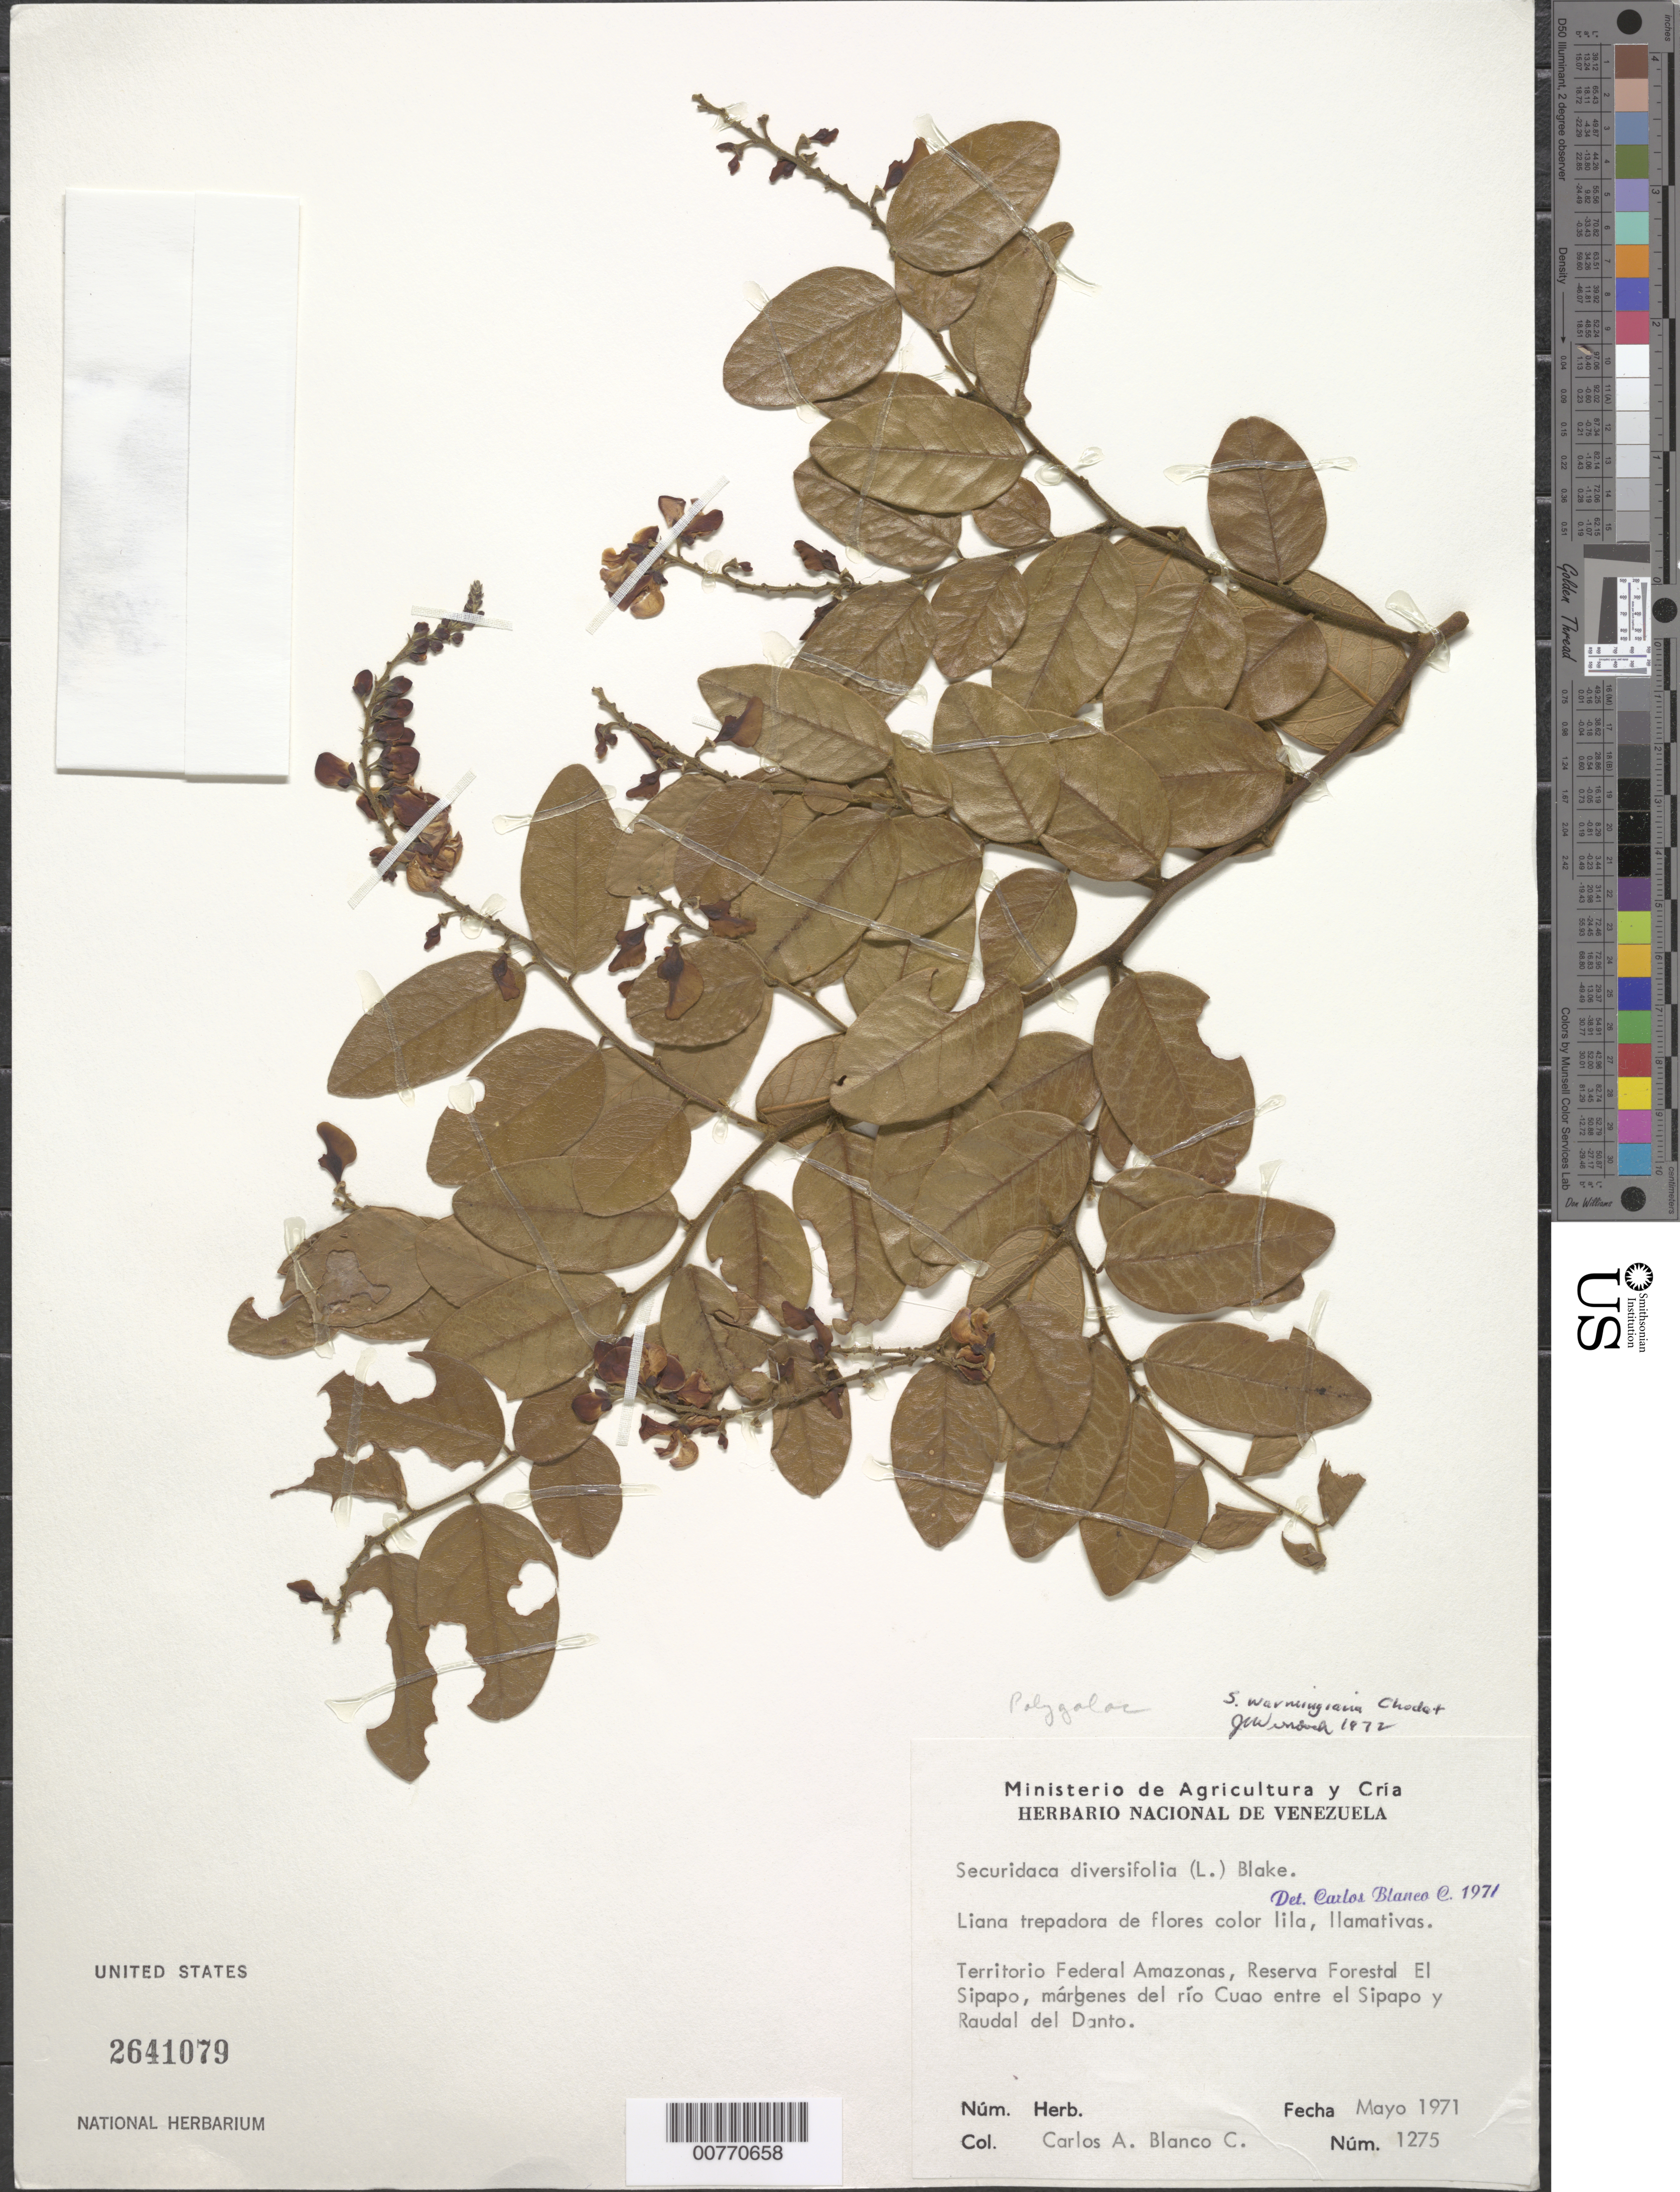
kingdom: Plantae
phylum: Tracheophyta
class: Magnoliopsida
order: Fabales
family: Polygalaceae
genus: Securidaca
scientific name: Securidaca warmingiana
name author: Chodat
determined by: Wurdack, John J., (US), US (UNITED STATES)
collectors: C. A. Blanco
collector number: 1275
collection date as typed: May-71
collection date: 1971-05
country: Venezuela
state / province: Amazonas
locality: Reserva Forestal El Sipapo, Río Cuao, between Río Sipapo & Raudal del Danto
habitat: Along river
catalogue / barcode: US 2641079